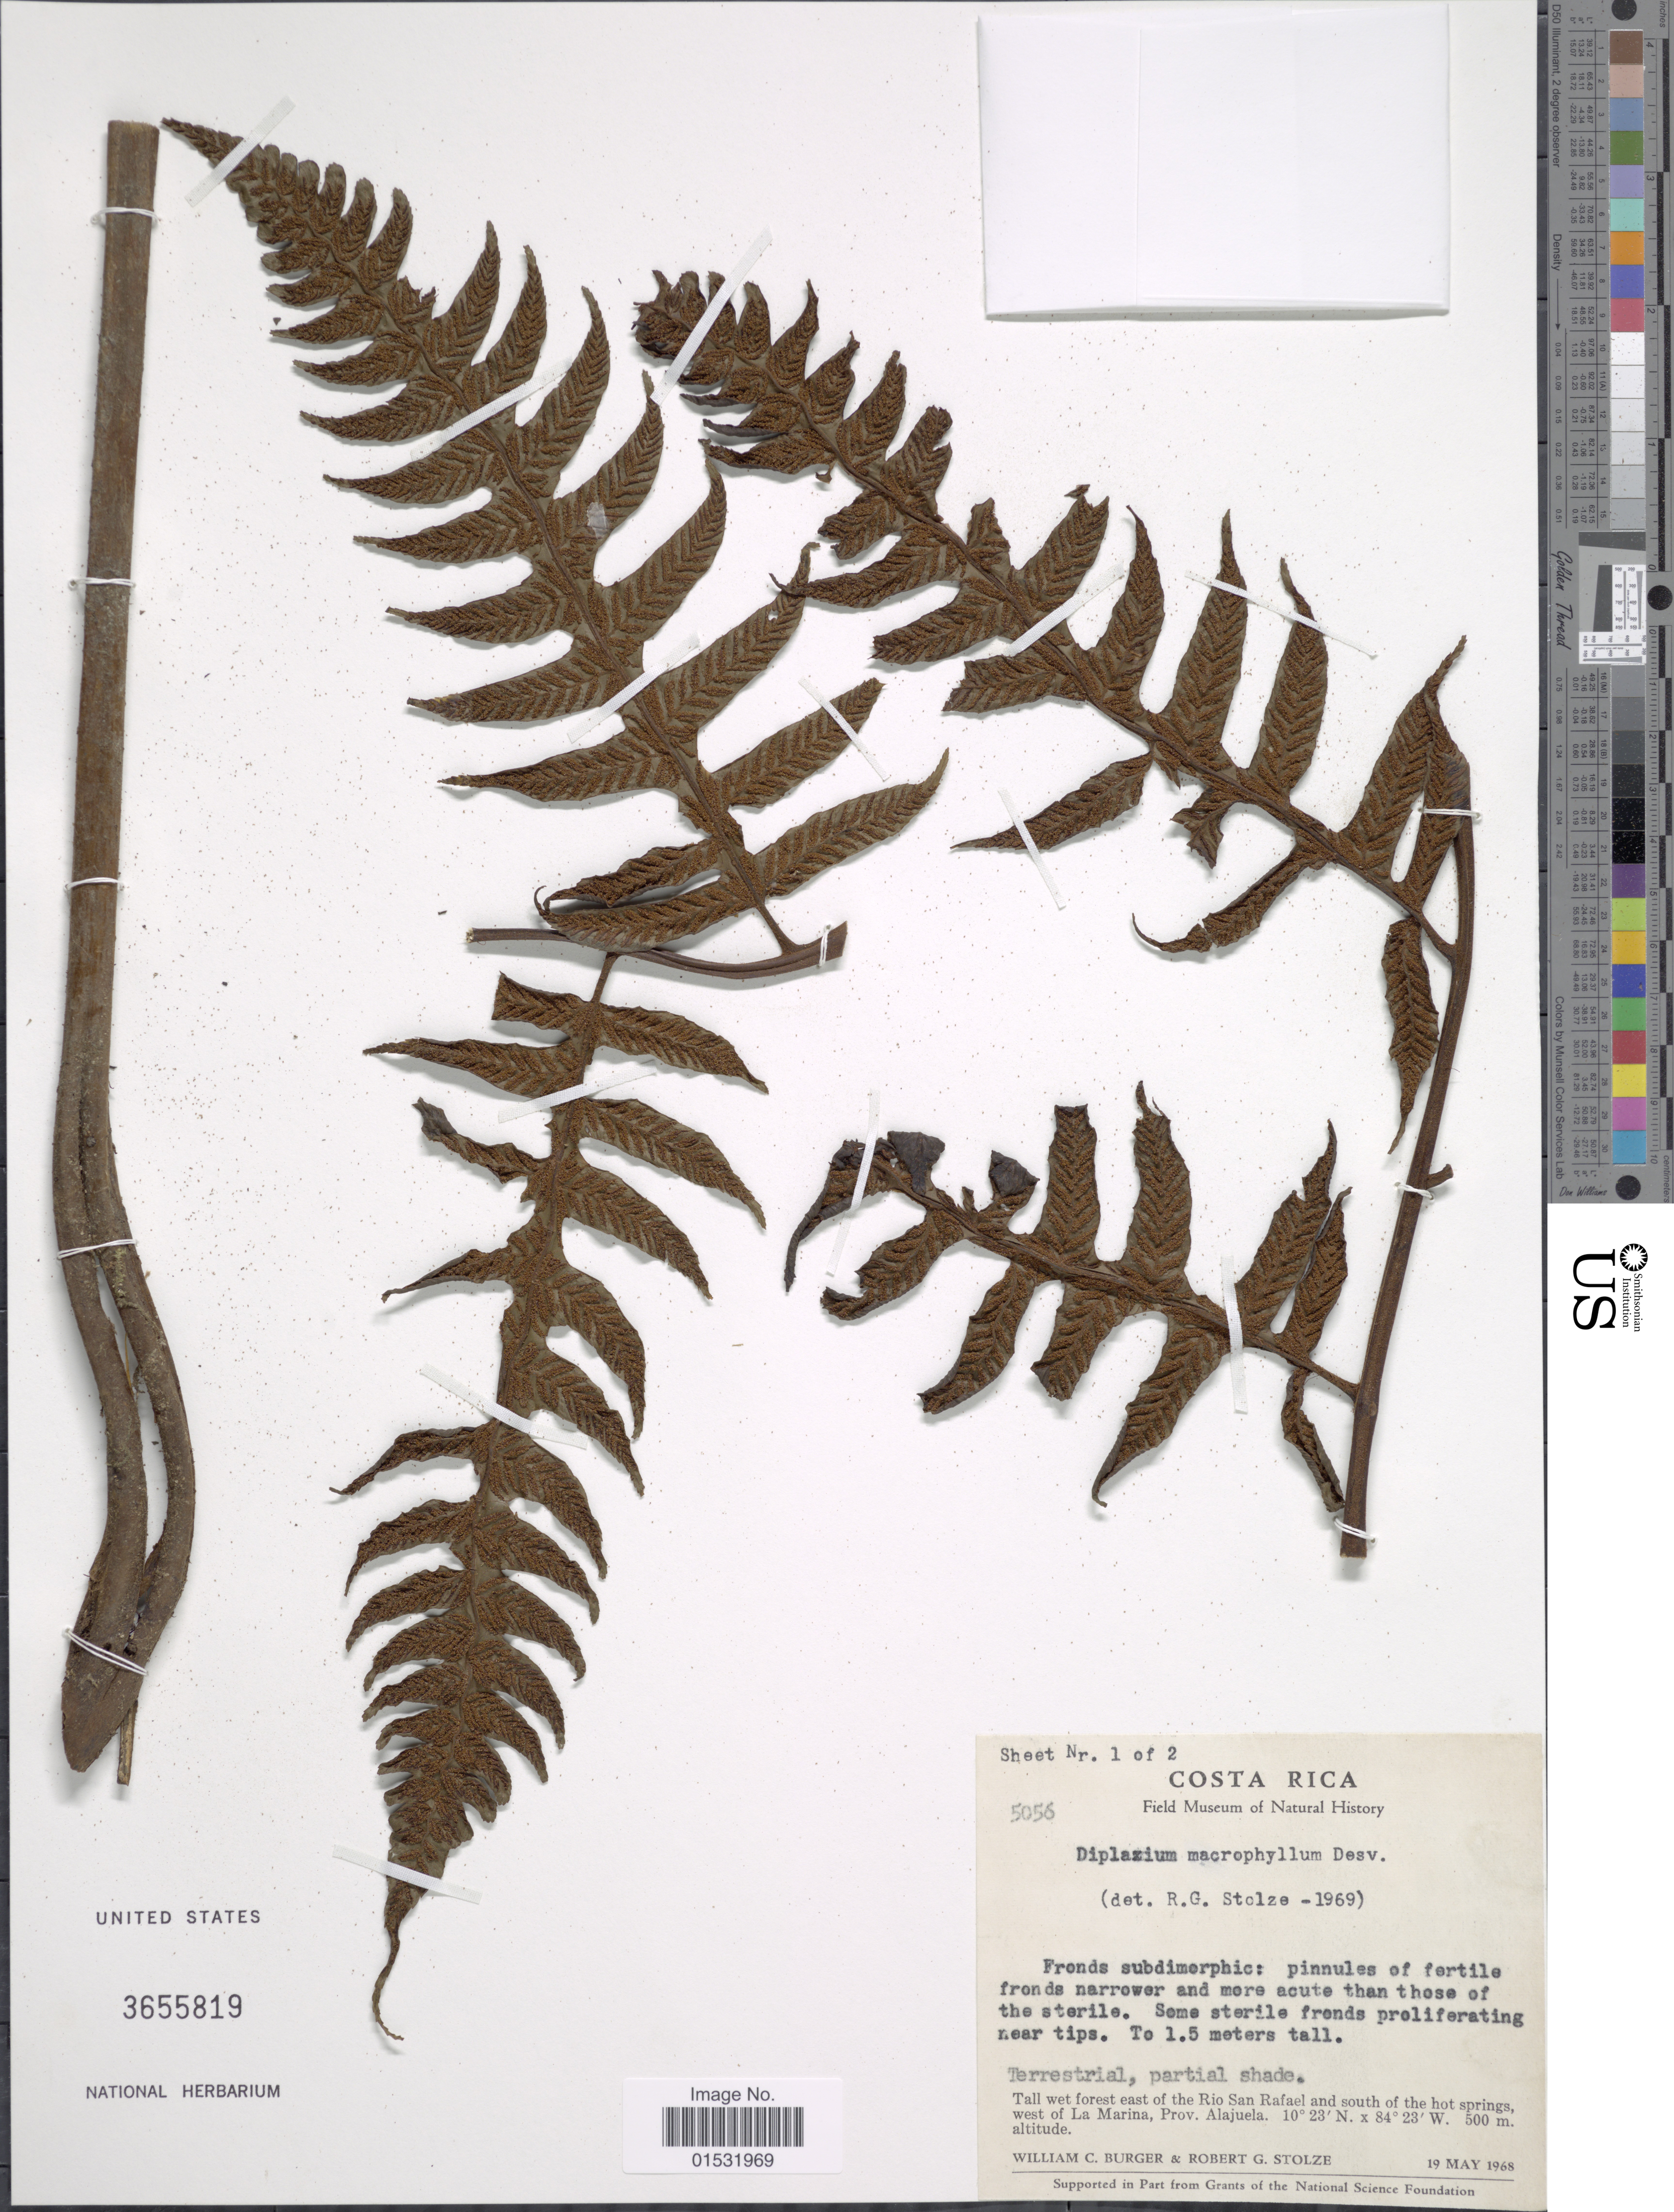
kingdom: Plantae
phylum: Tracheophyta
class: Polypodiopsida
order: Polypodiales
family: Athyriaceae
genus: Diplazium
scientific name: Diplazium macrophyllum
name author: Desv.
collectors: W. Burger & R. G. Stolze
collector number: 5056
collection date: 1968-05-19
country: Costa Rica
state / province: Alajuela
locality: Tall wet forest east of the Rio San Rafael and south of the hot springs, west of La Marina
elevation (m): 500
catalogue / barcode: US 3655819